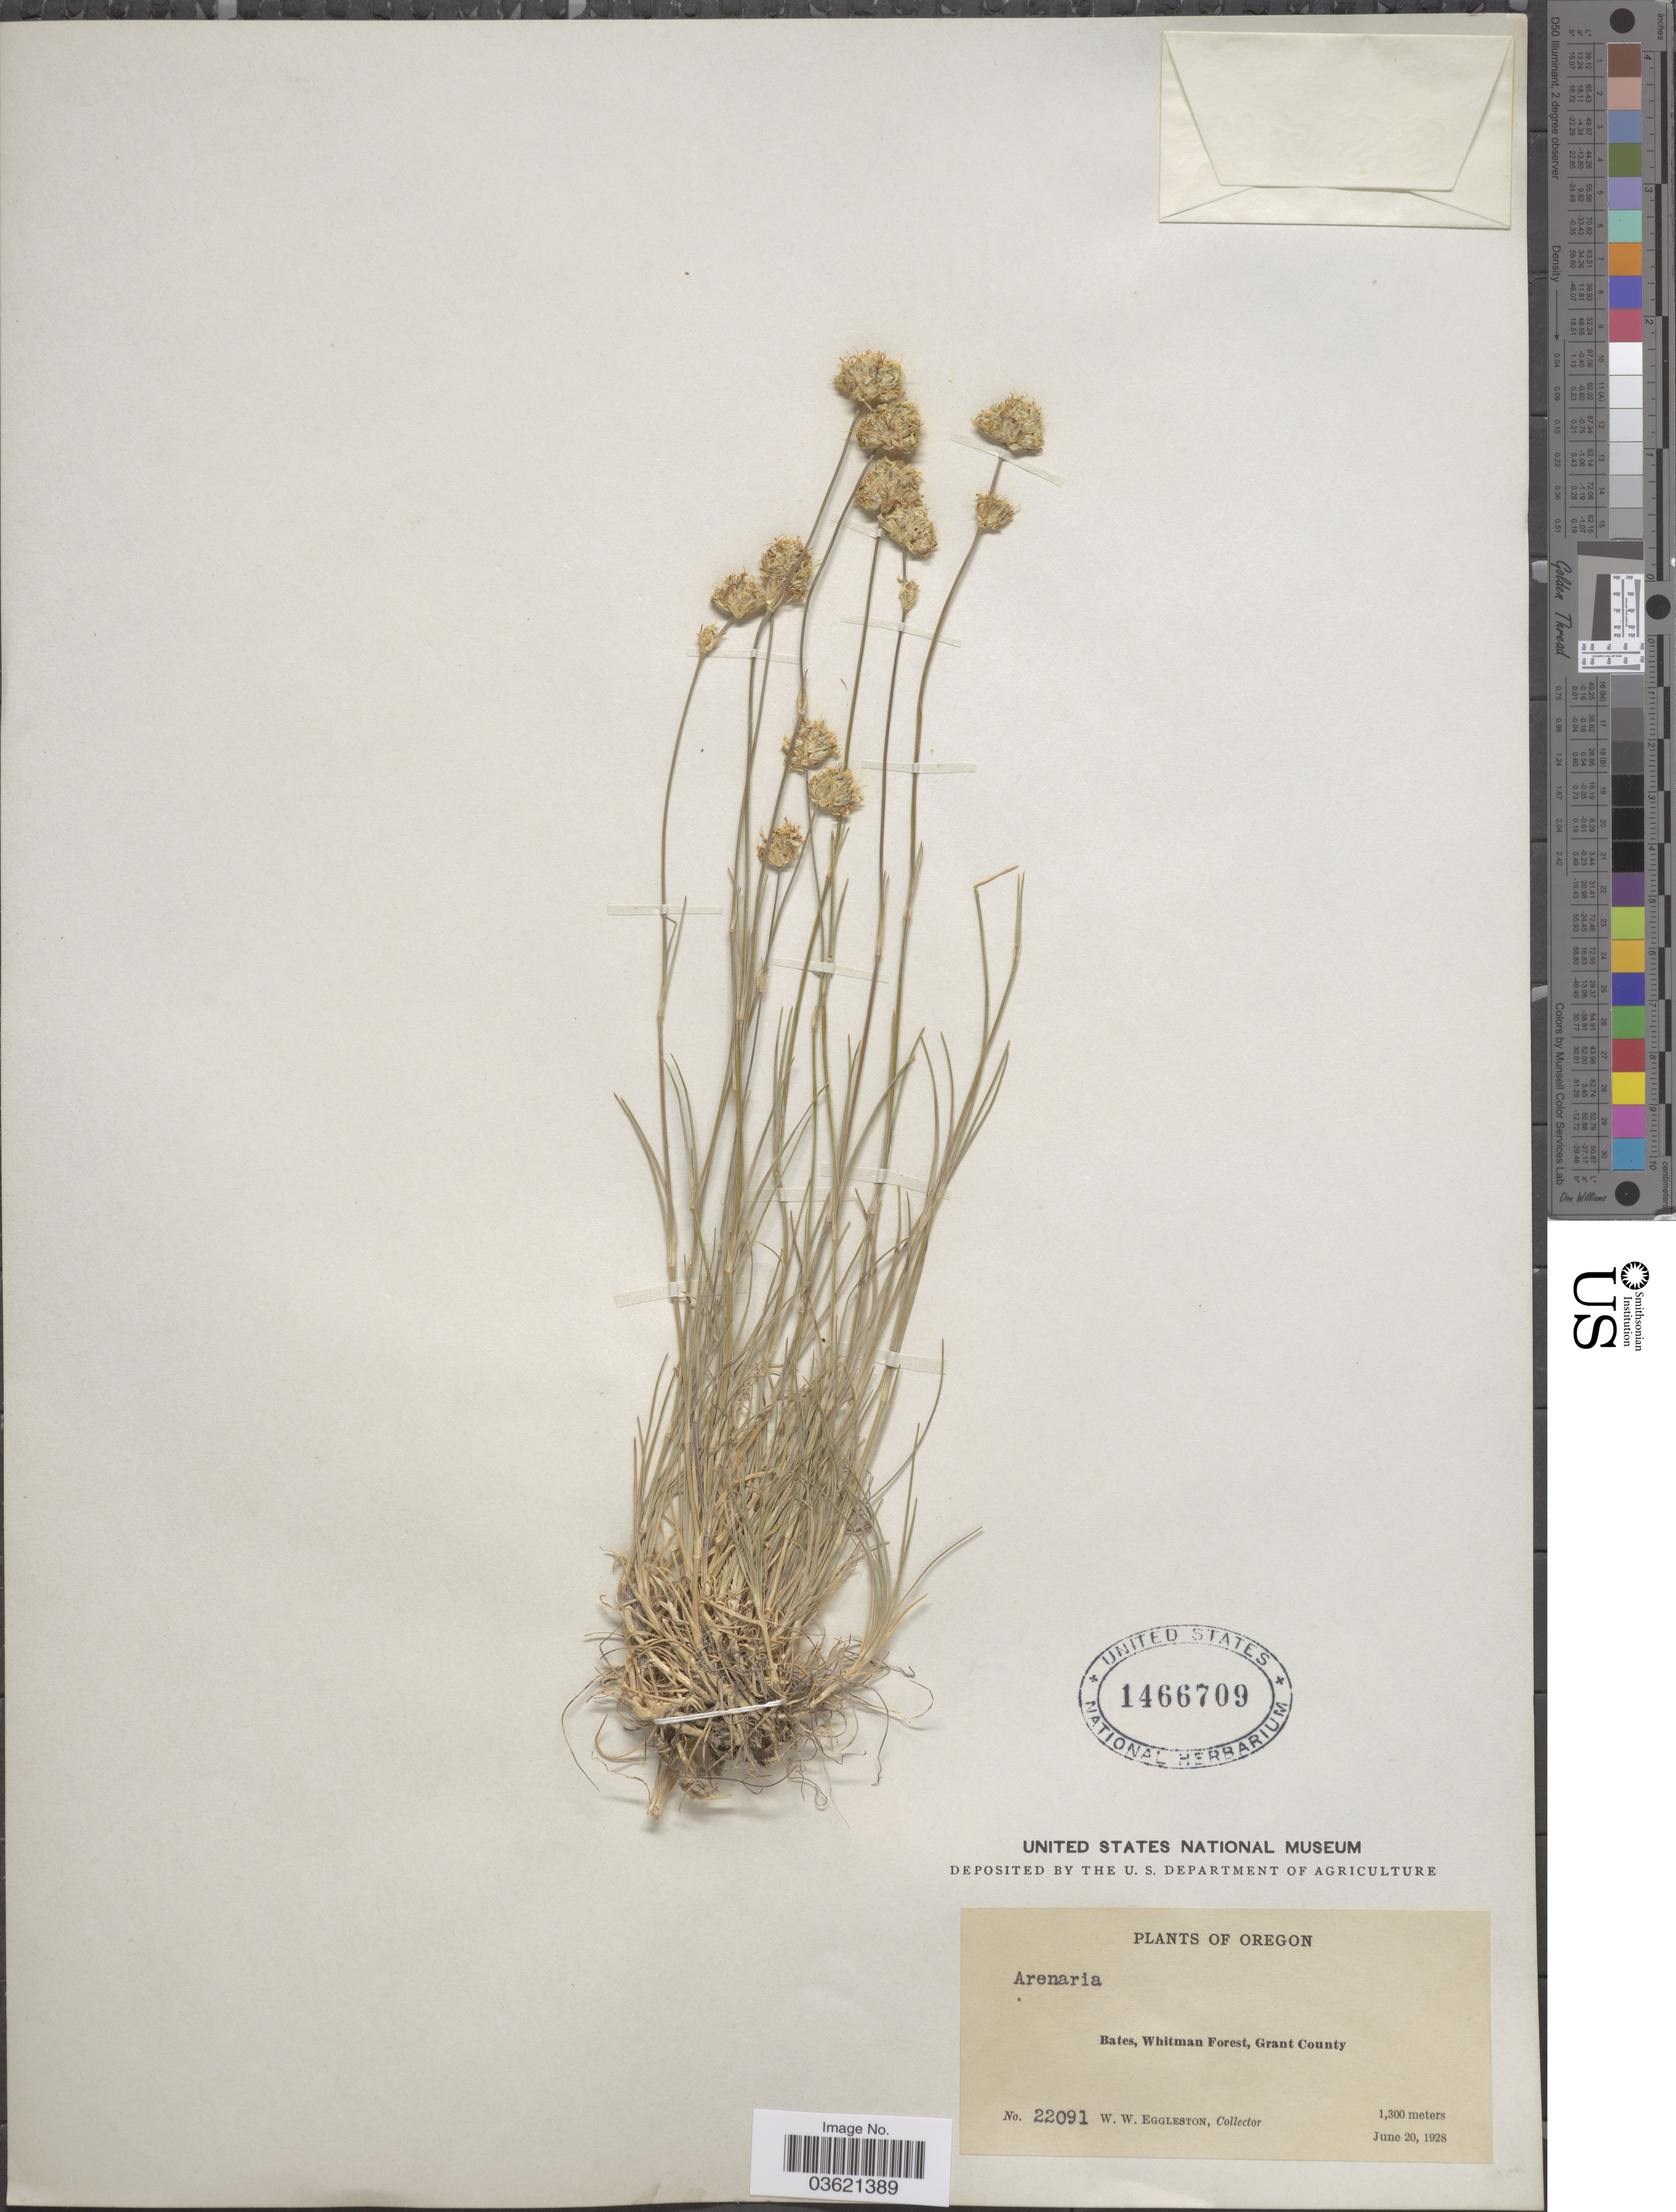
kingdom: Plantae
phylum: Tracheophyta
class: Magnoliopsida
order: Caryophyllales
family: Caryophyllaceae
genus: Arenaria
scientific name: Arenaria sp.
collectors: W. W. Eggleston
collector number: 22091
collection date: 1928-06-20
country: United States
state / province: Oregon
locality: Bates, Whitman Forest, Grant County.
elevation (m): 1300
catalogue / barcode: US 1466709